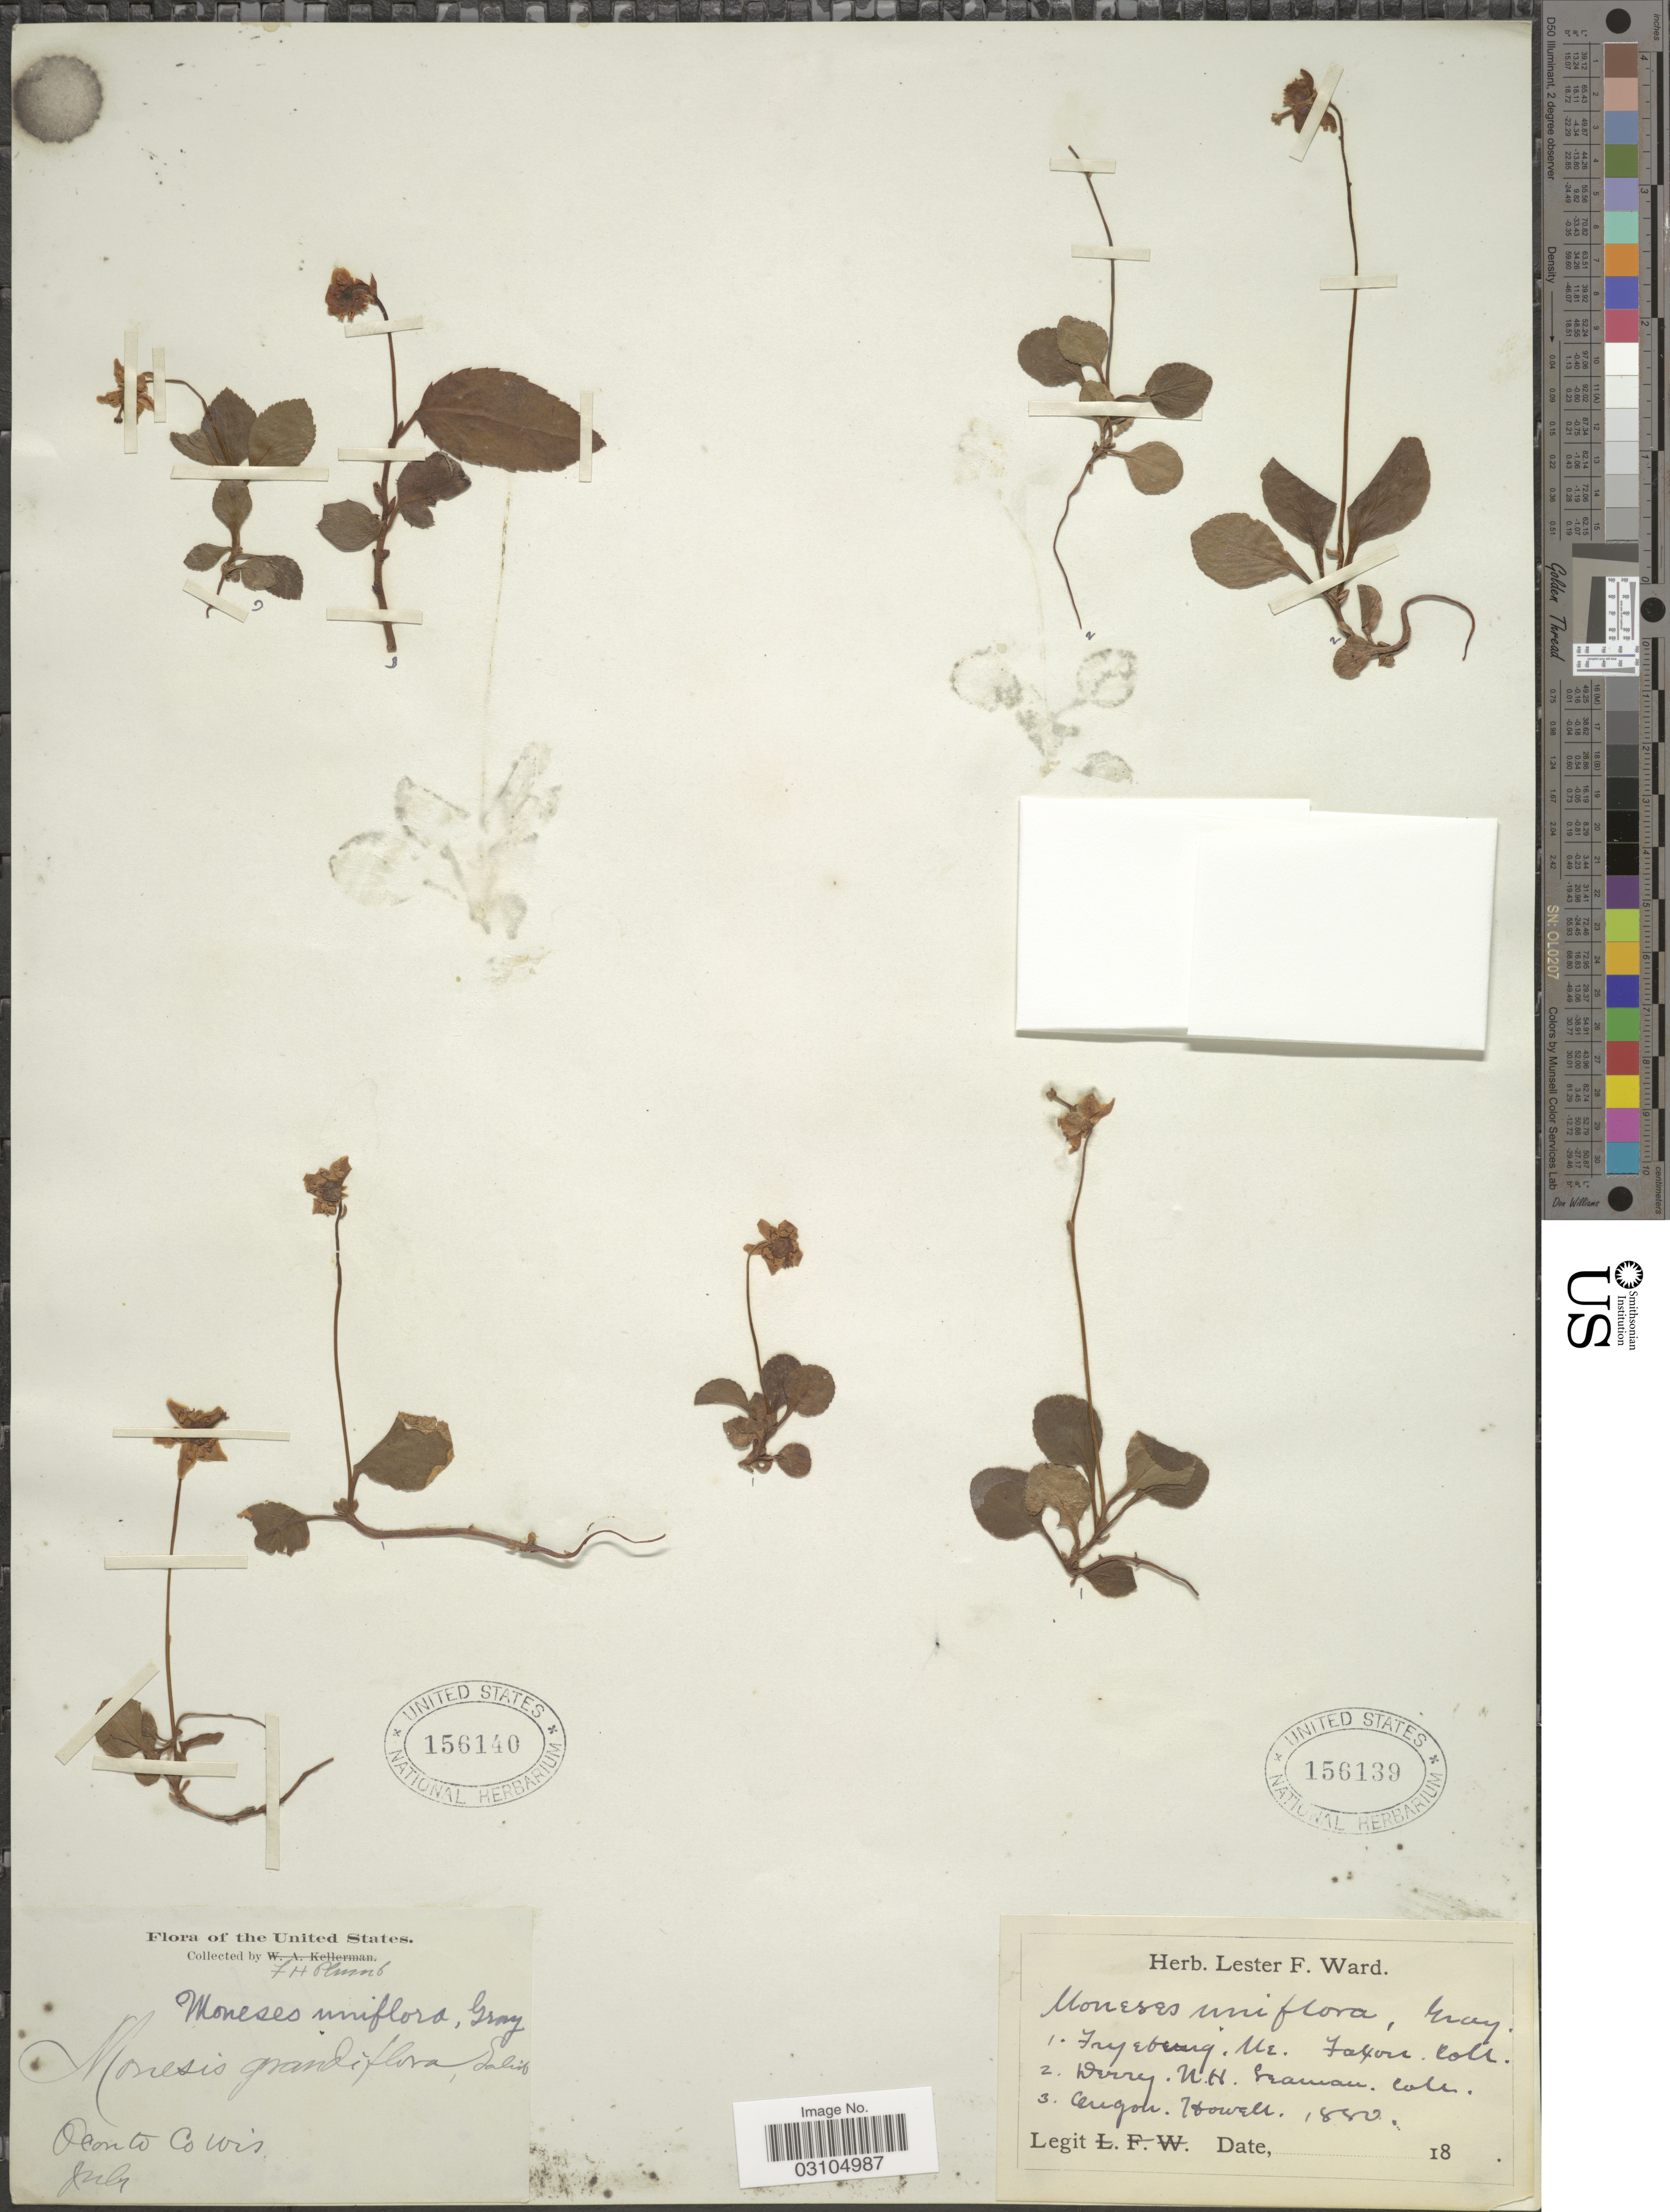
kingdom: Plantae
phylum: Tracheophyta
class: Magnoliopsida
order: Ericales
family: Ericaceae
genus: Moneses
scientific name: Moneses uniflora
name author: (L.) A. Gray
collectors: Faxon, Graman & -. Howell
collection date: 1880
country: United States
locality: Fryeburg, ME, Derry, N.H., Oregon.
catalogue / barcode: US 156139-2